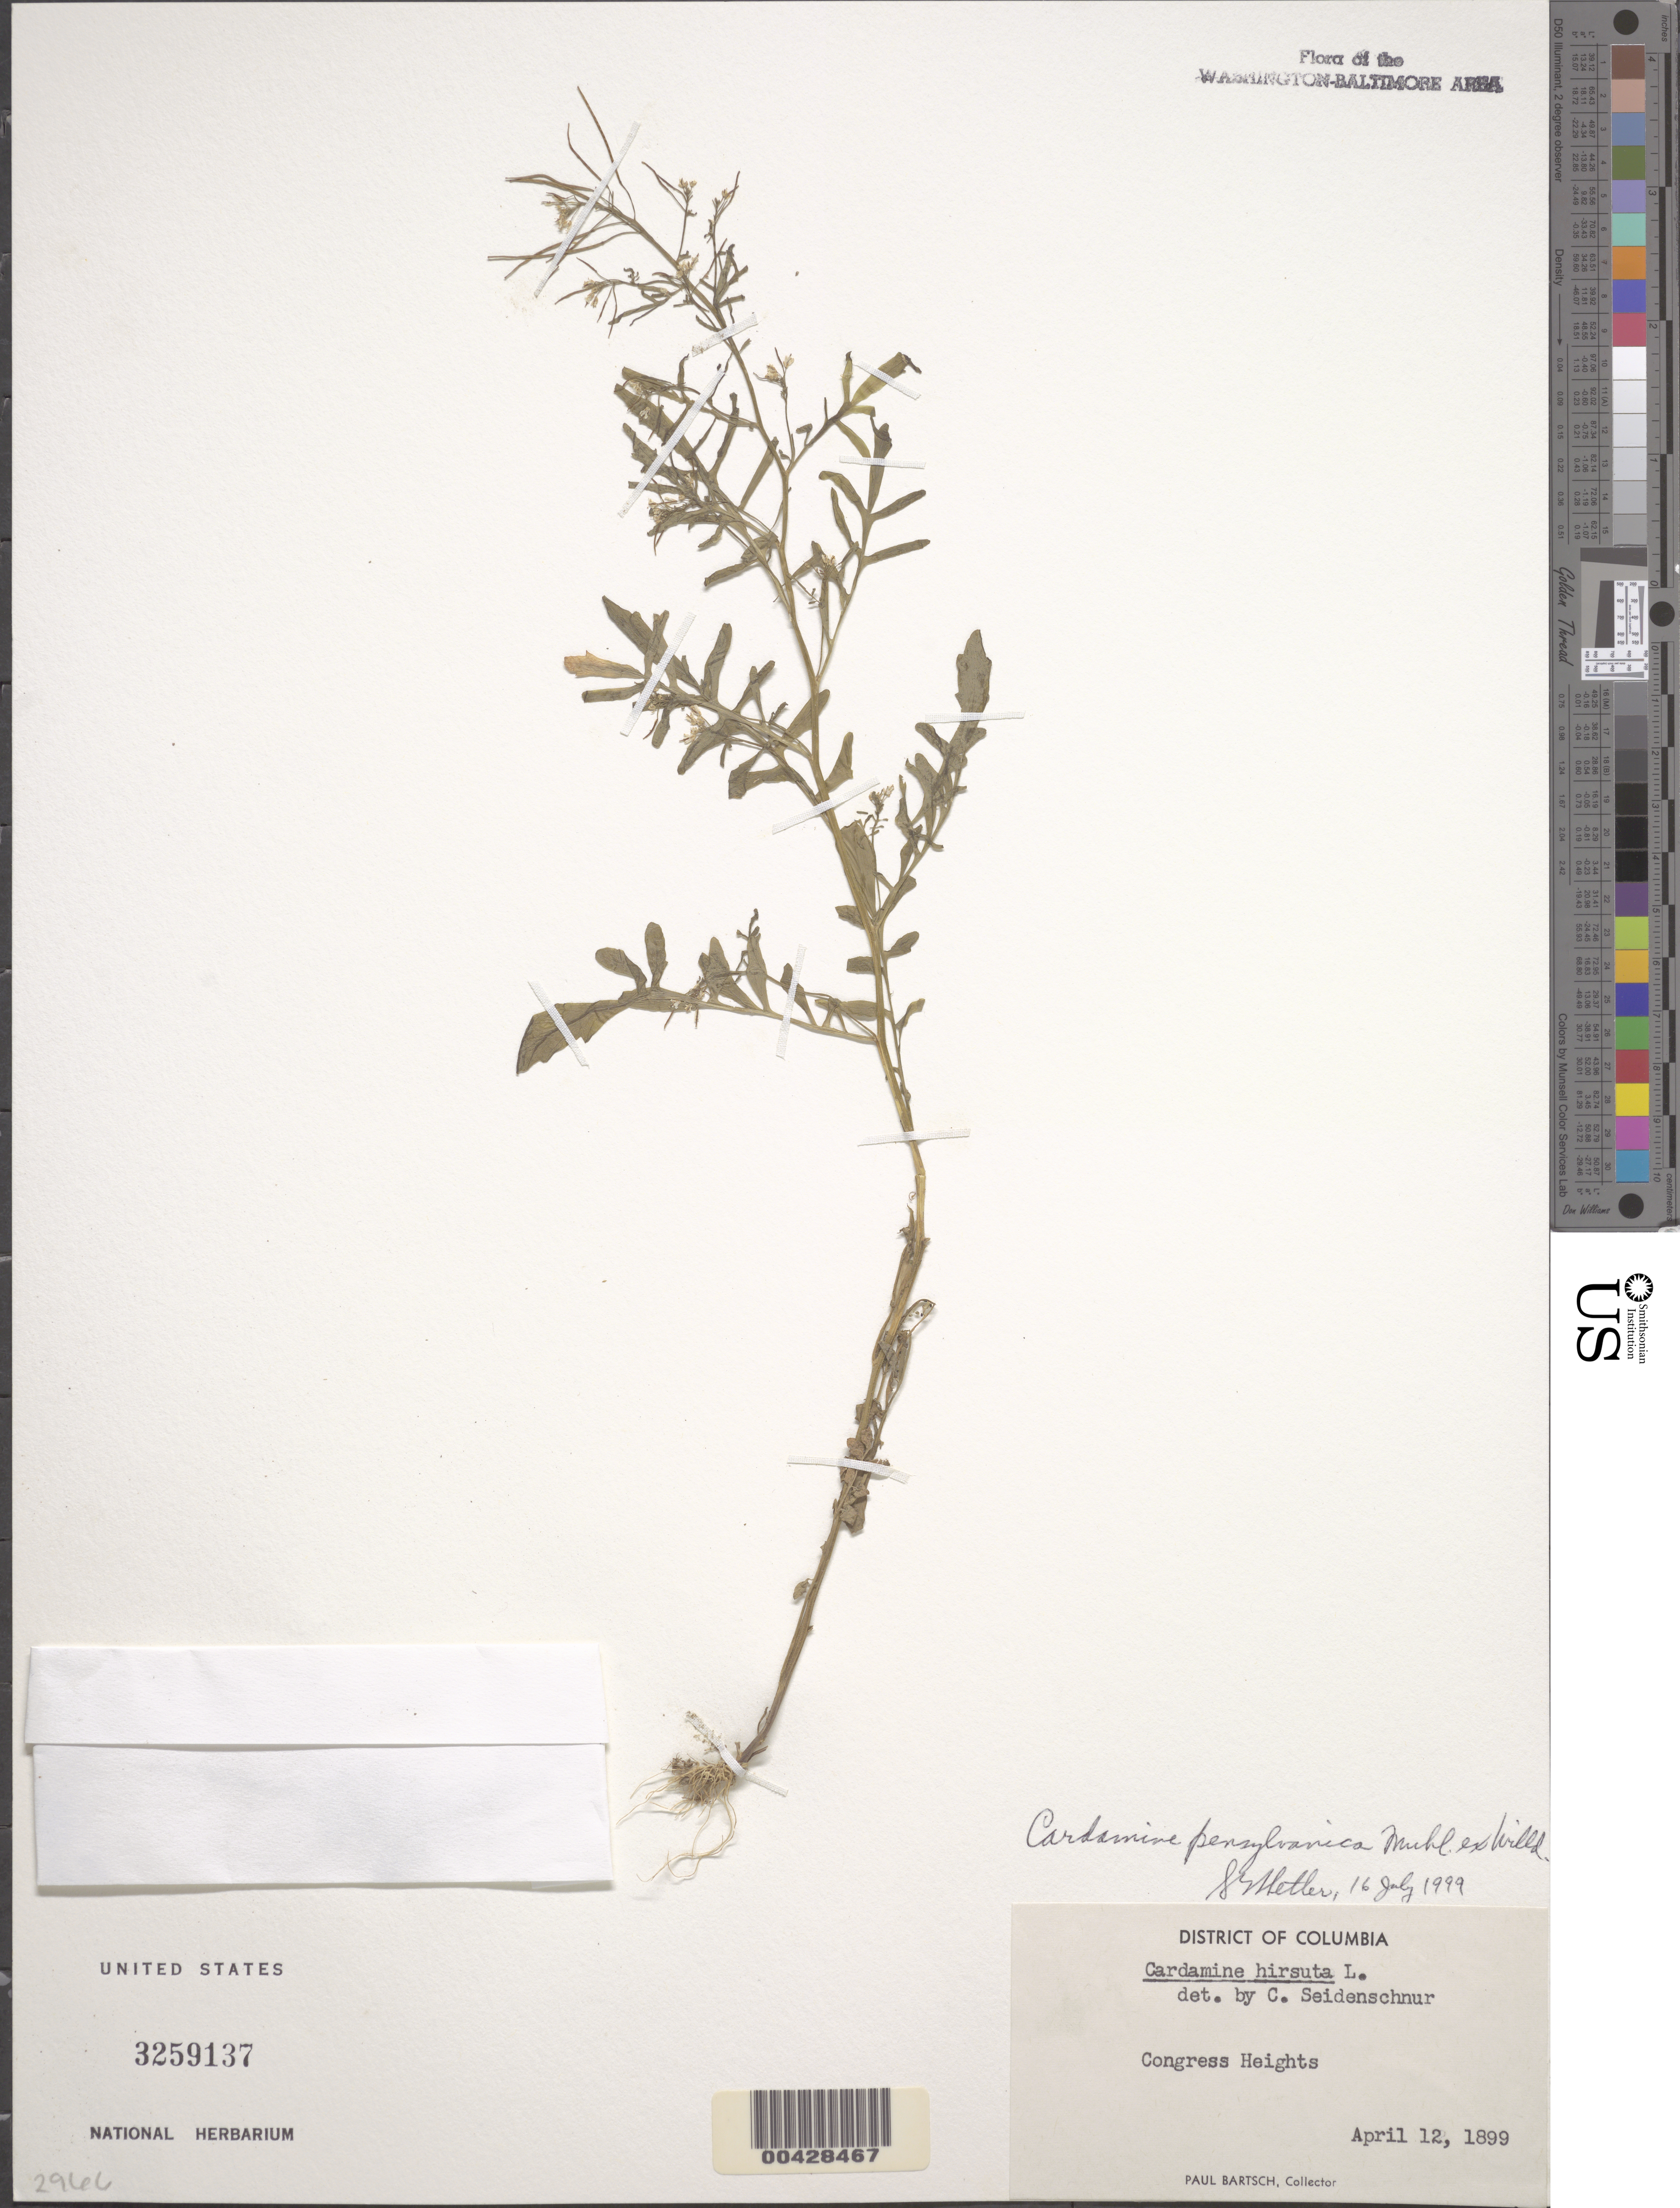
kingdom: Plantae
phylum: Tracheophyta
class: Magnoliopsida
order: Brassicales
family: Brassicaceae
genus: Cardamine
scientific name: Cardamine pensylvanica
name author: Muhl. ex Willd.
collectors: P. Bartsch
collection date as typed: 12 Apr 1899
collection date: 1899-04-12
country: United States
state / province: District of Columbia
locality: Congress Heights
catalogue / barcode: US 3259137